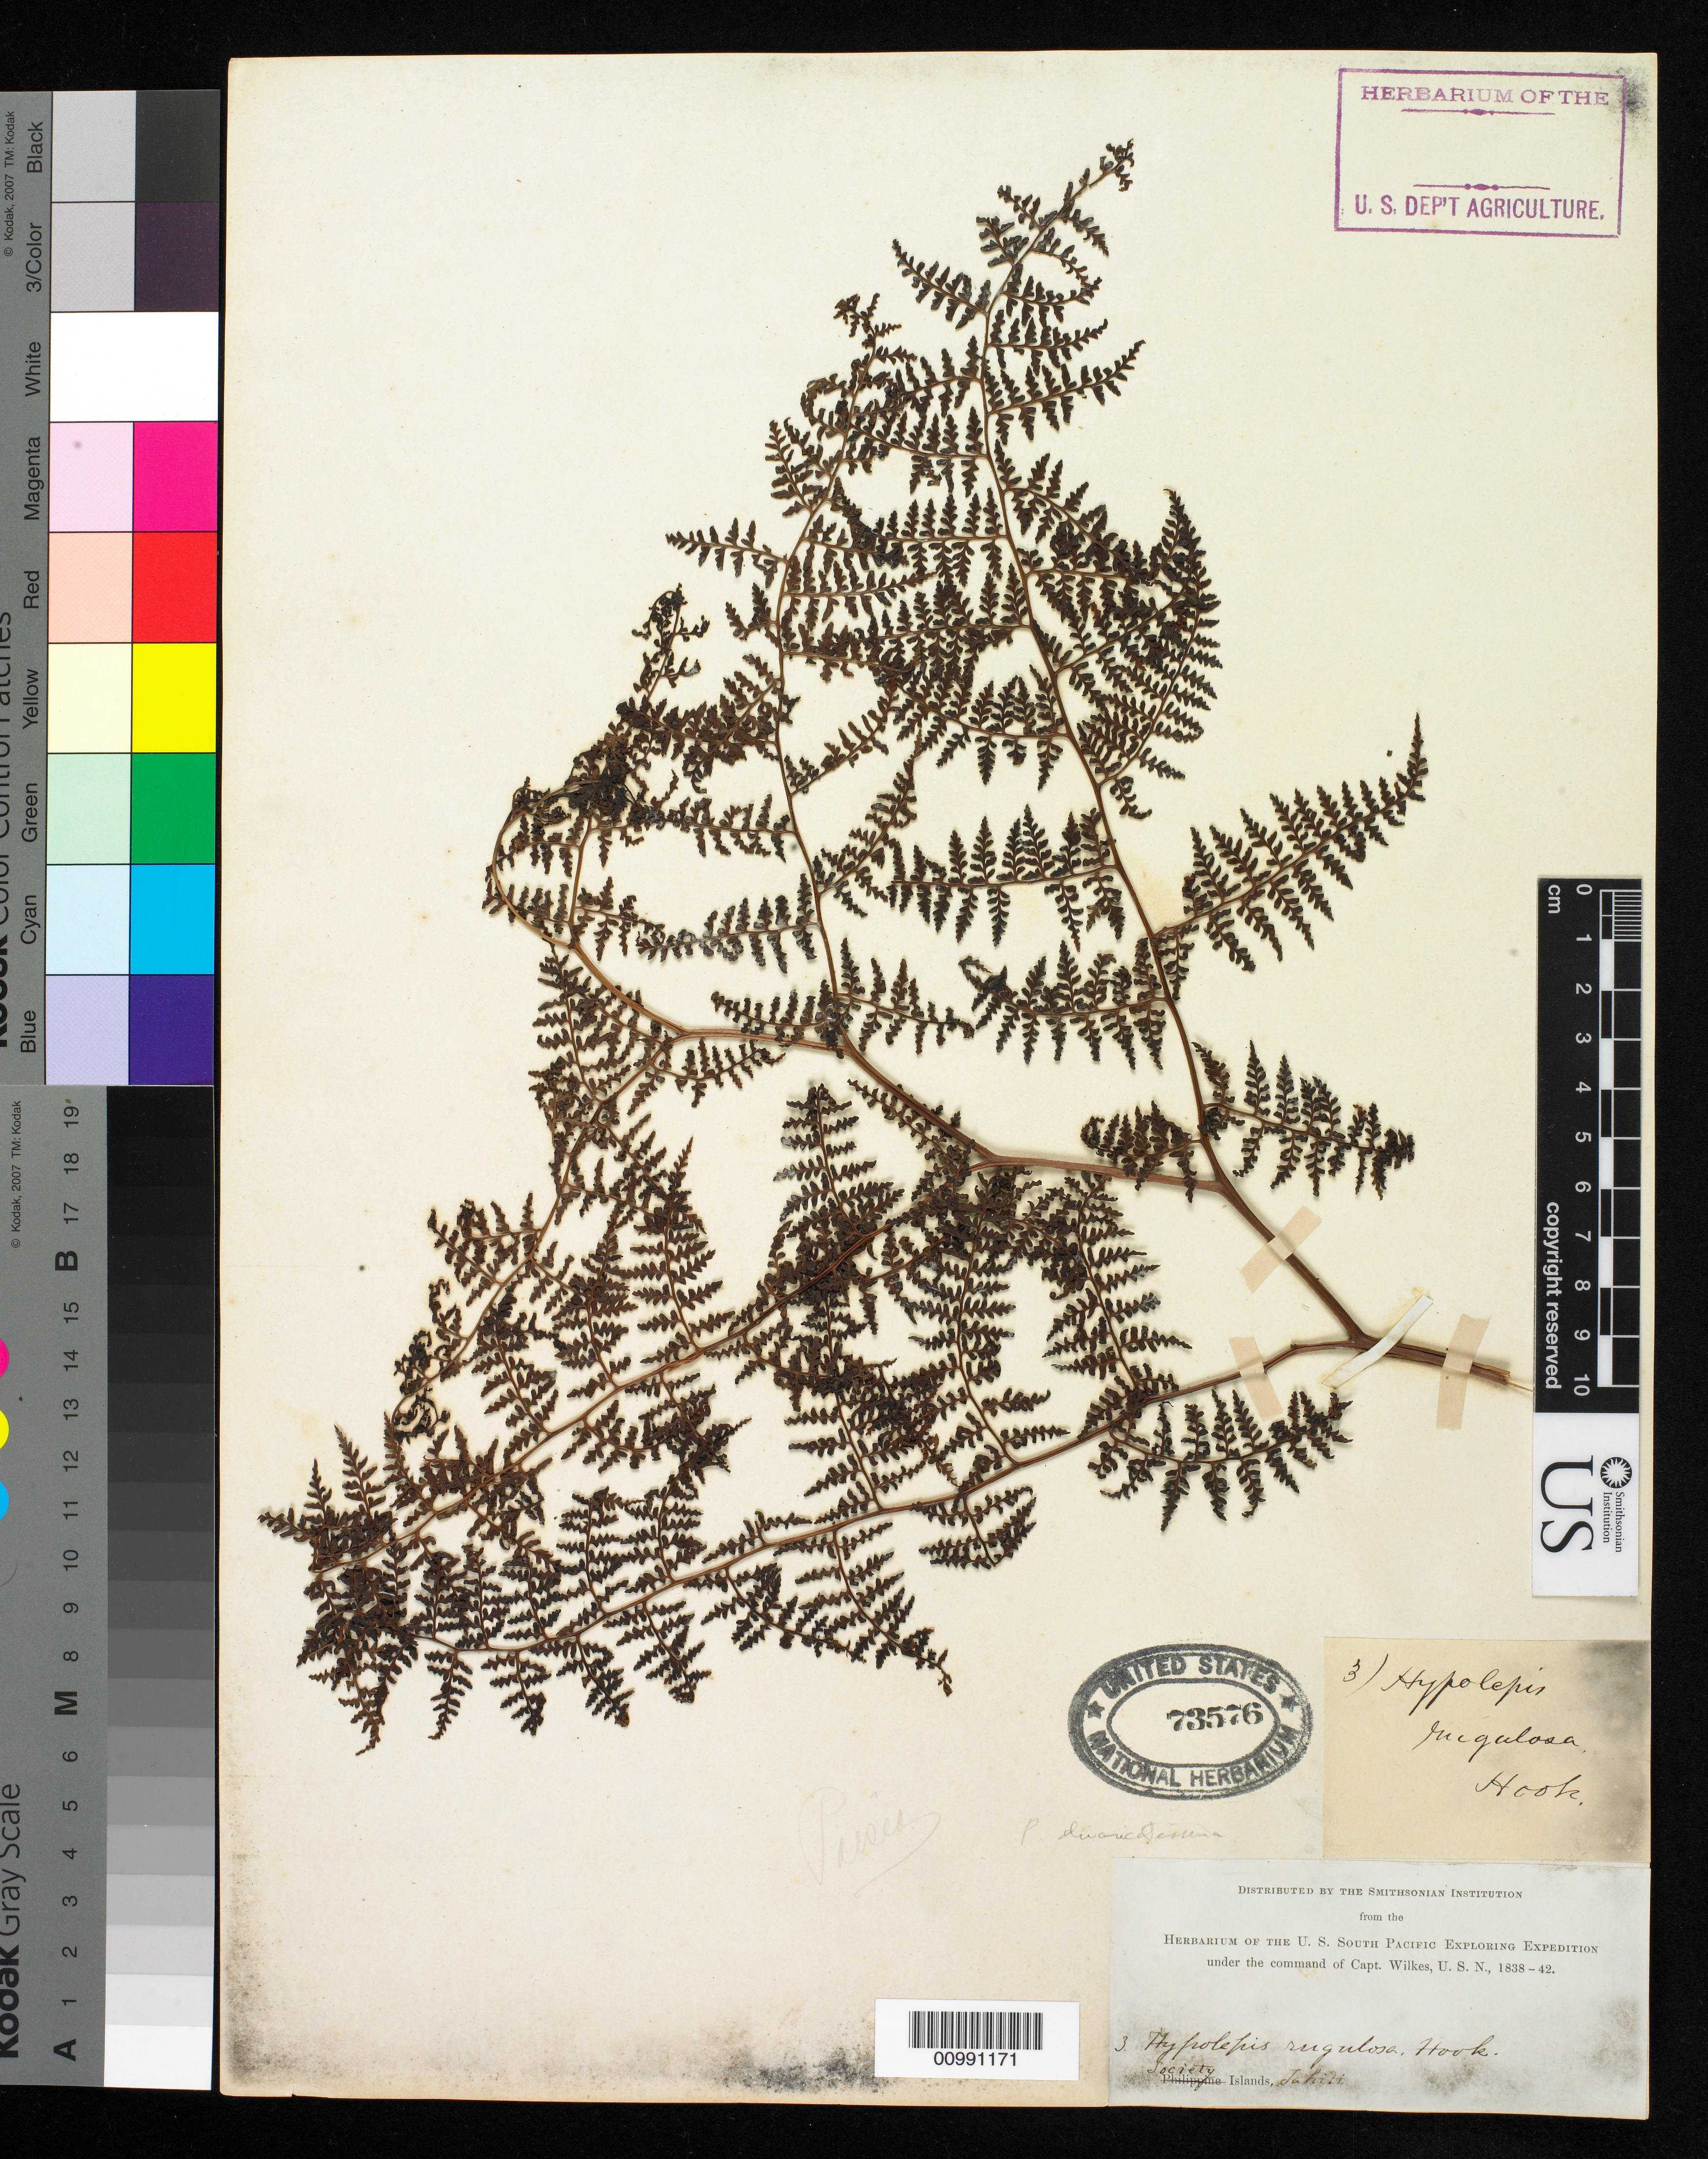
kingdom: Plantae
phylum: Tracheophyta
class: Polypodiopsida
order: Polypodiales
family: Dennstaedtiaceae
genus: Paesia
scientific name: Paesia rugosula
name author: (Labill.) Kuhn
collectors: Wilkes Explor. Exped.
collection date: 1838/1842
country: French Polynesia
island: Tahiti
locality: Society Islands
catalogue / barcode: US 73576